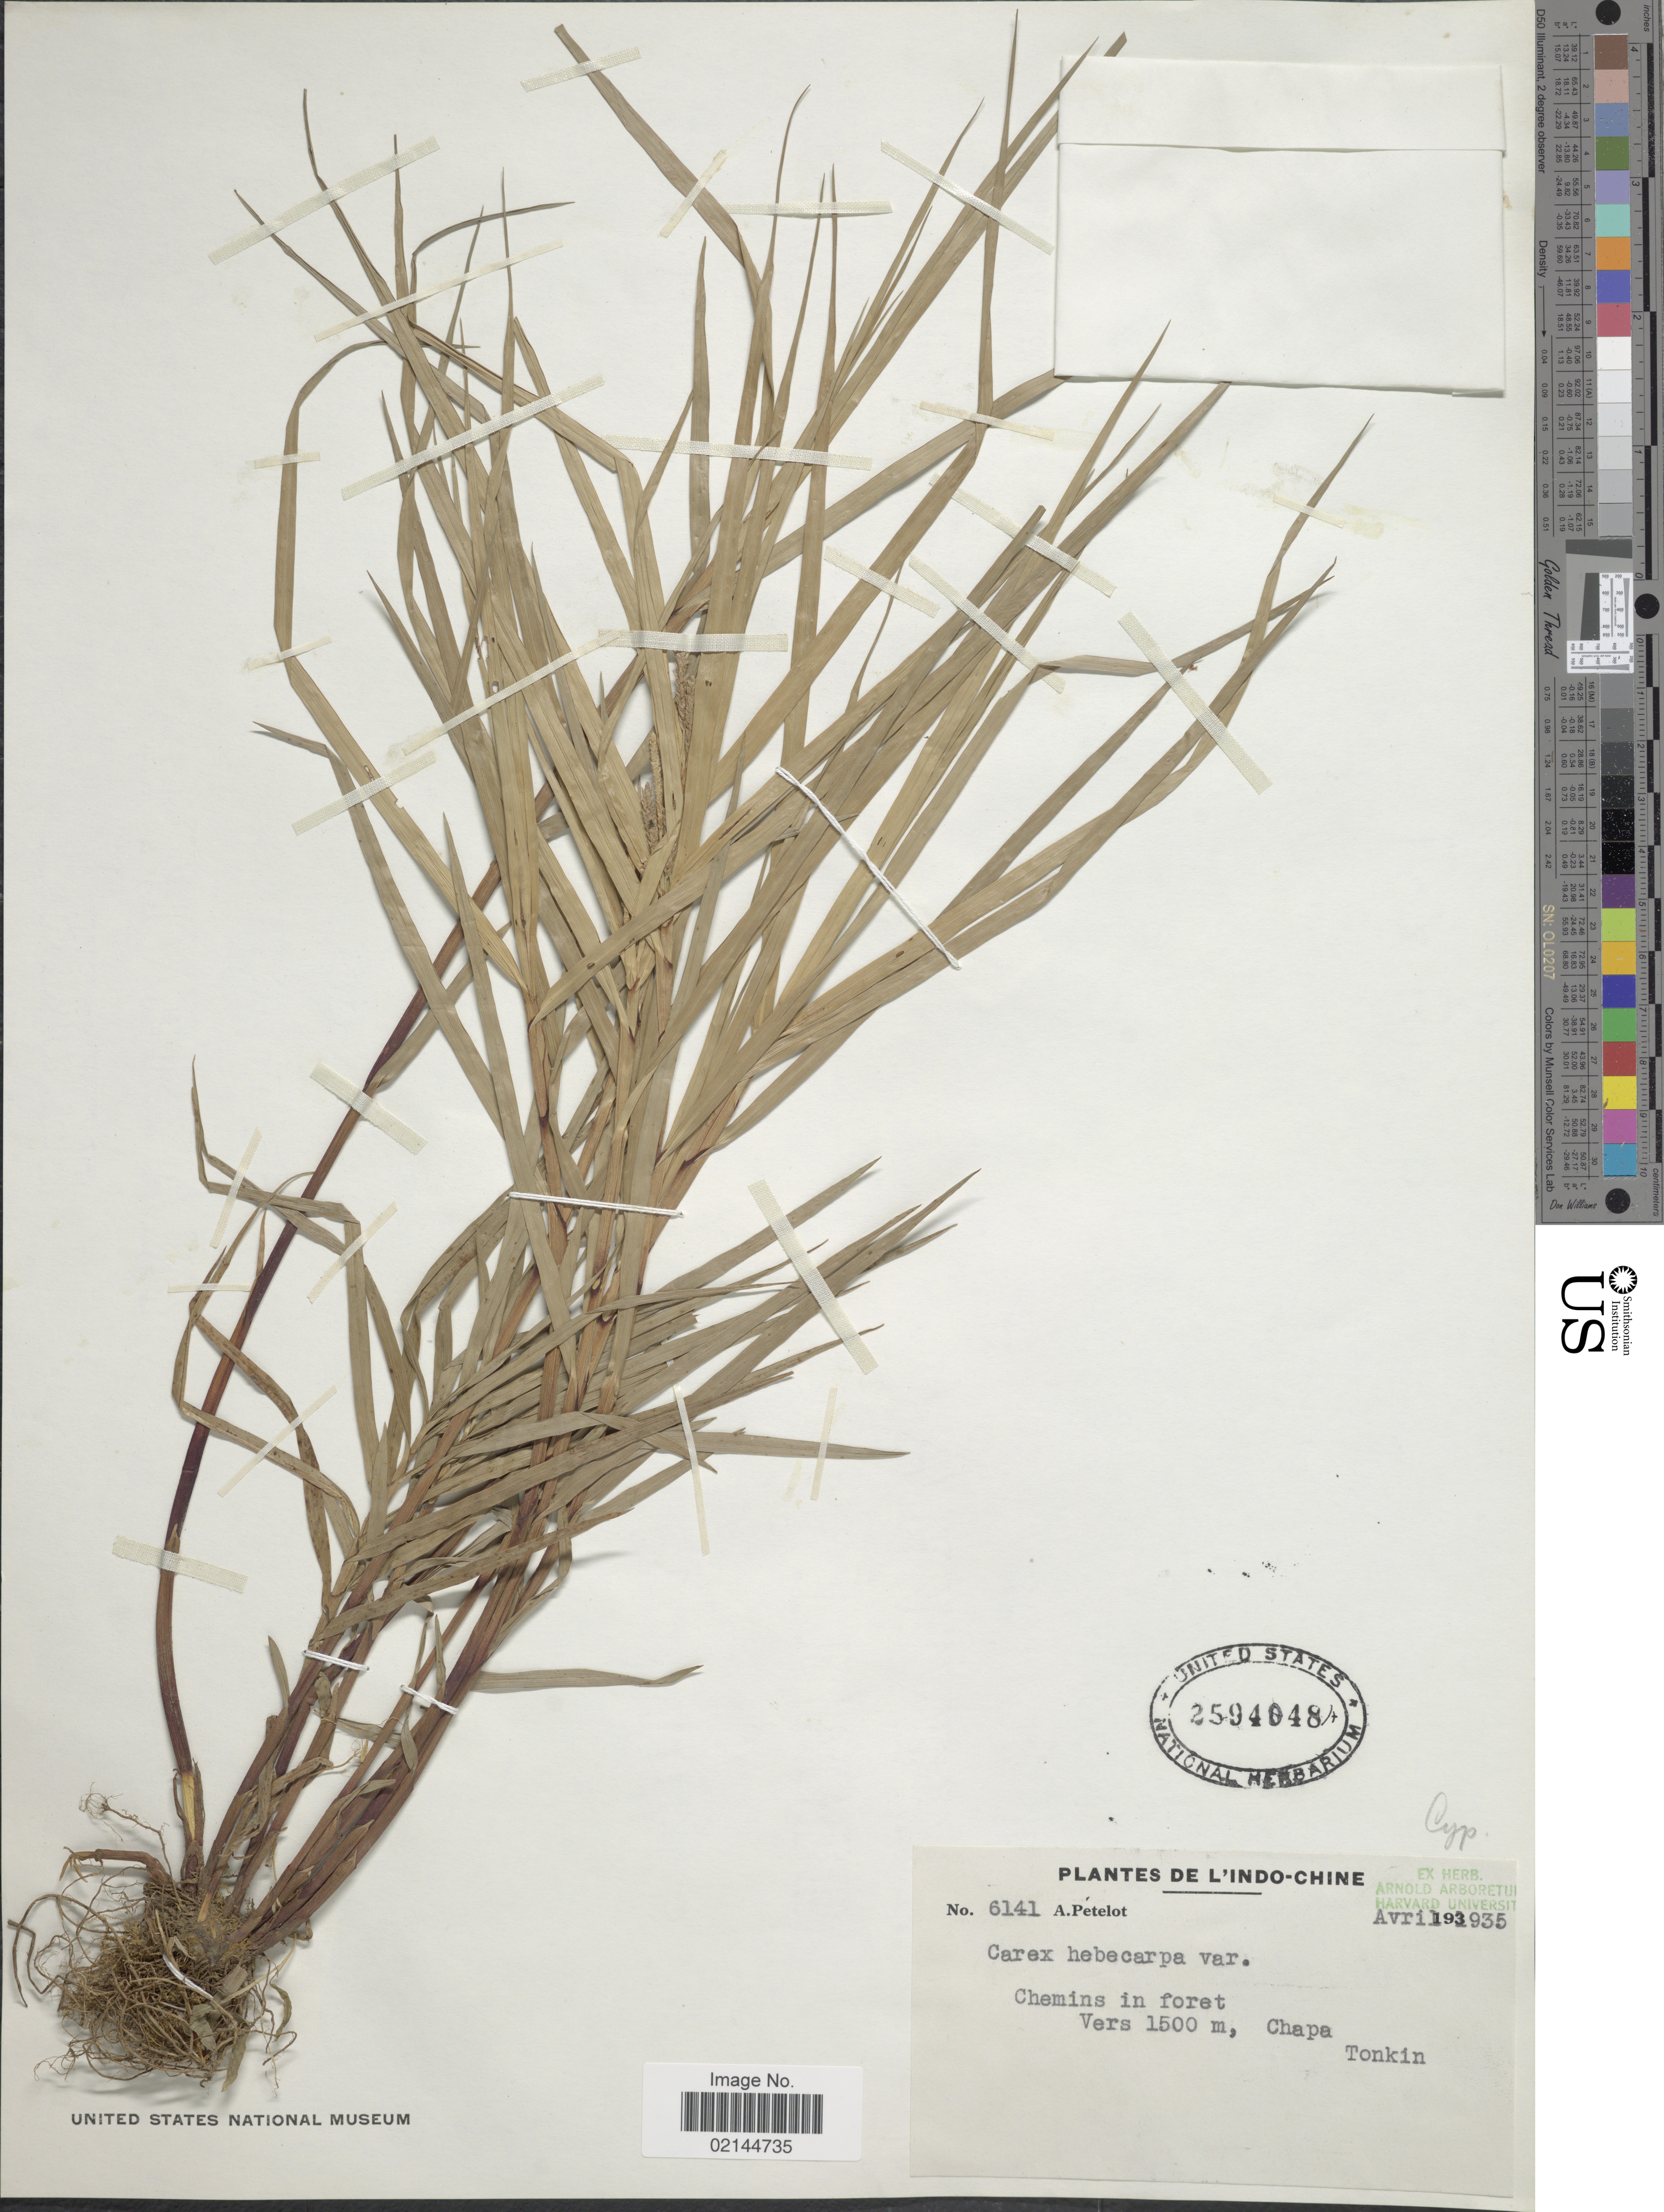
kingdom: Plantae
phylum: Tracheophyta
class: Liliopsida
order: Poales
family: Cyperaceae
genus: Carex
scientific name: Carex hebecarpa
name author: C.A. Mey.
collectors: A. Petelot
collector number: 6141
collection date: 1935-04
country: Vietnam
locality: Indo- Chine. Chemins in foret. Chapa, Tonkin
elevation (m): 1500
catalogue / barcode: US 2594048A